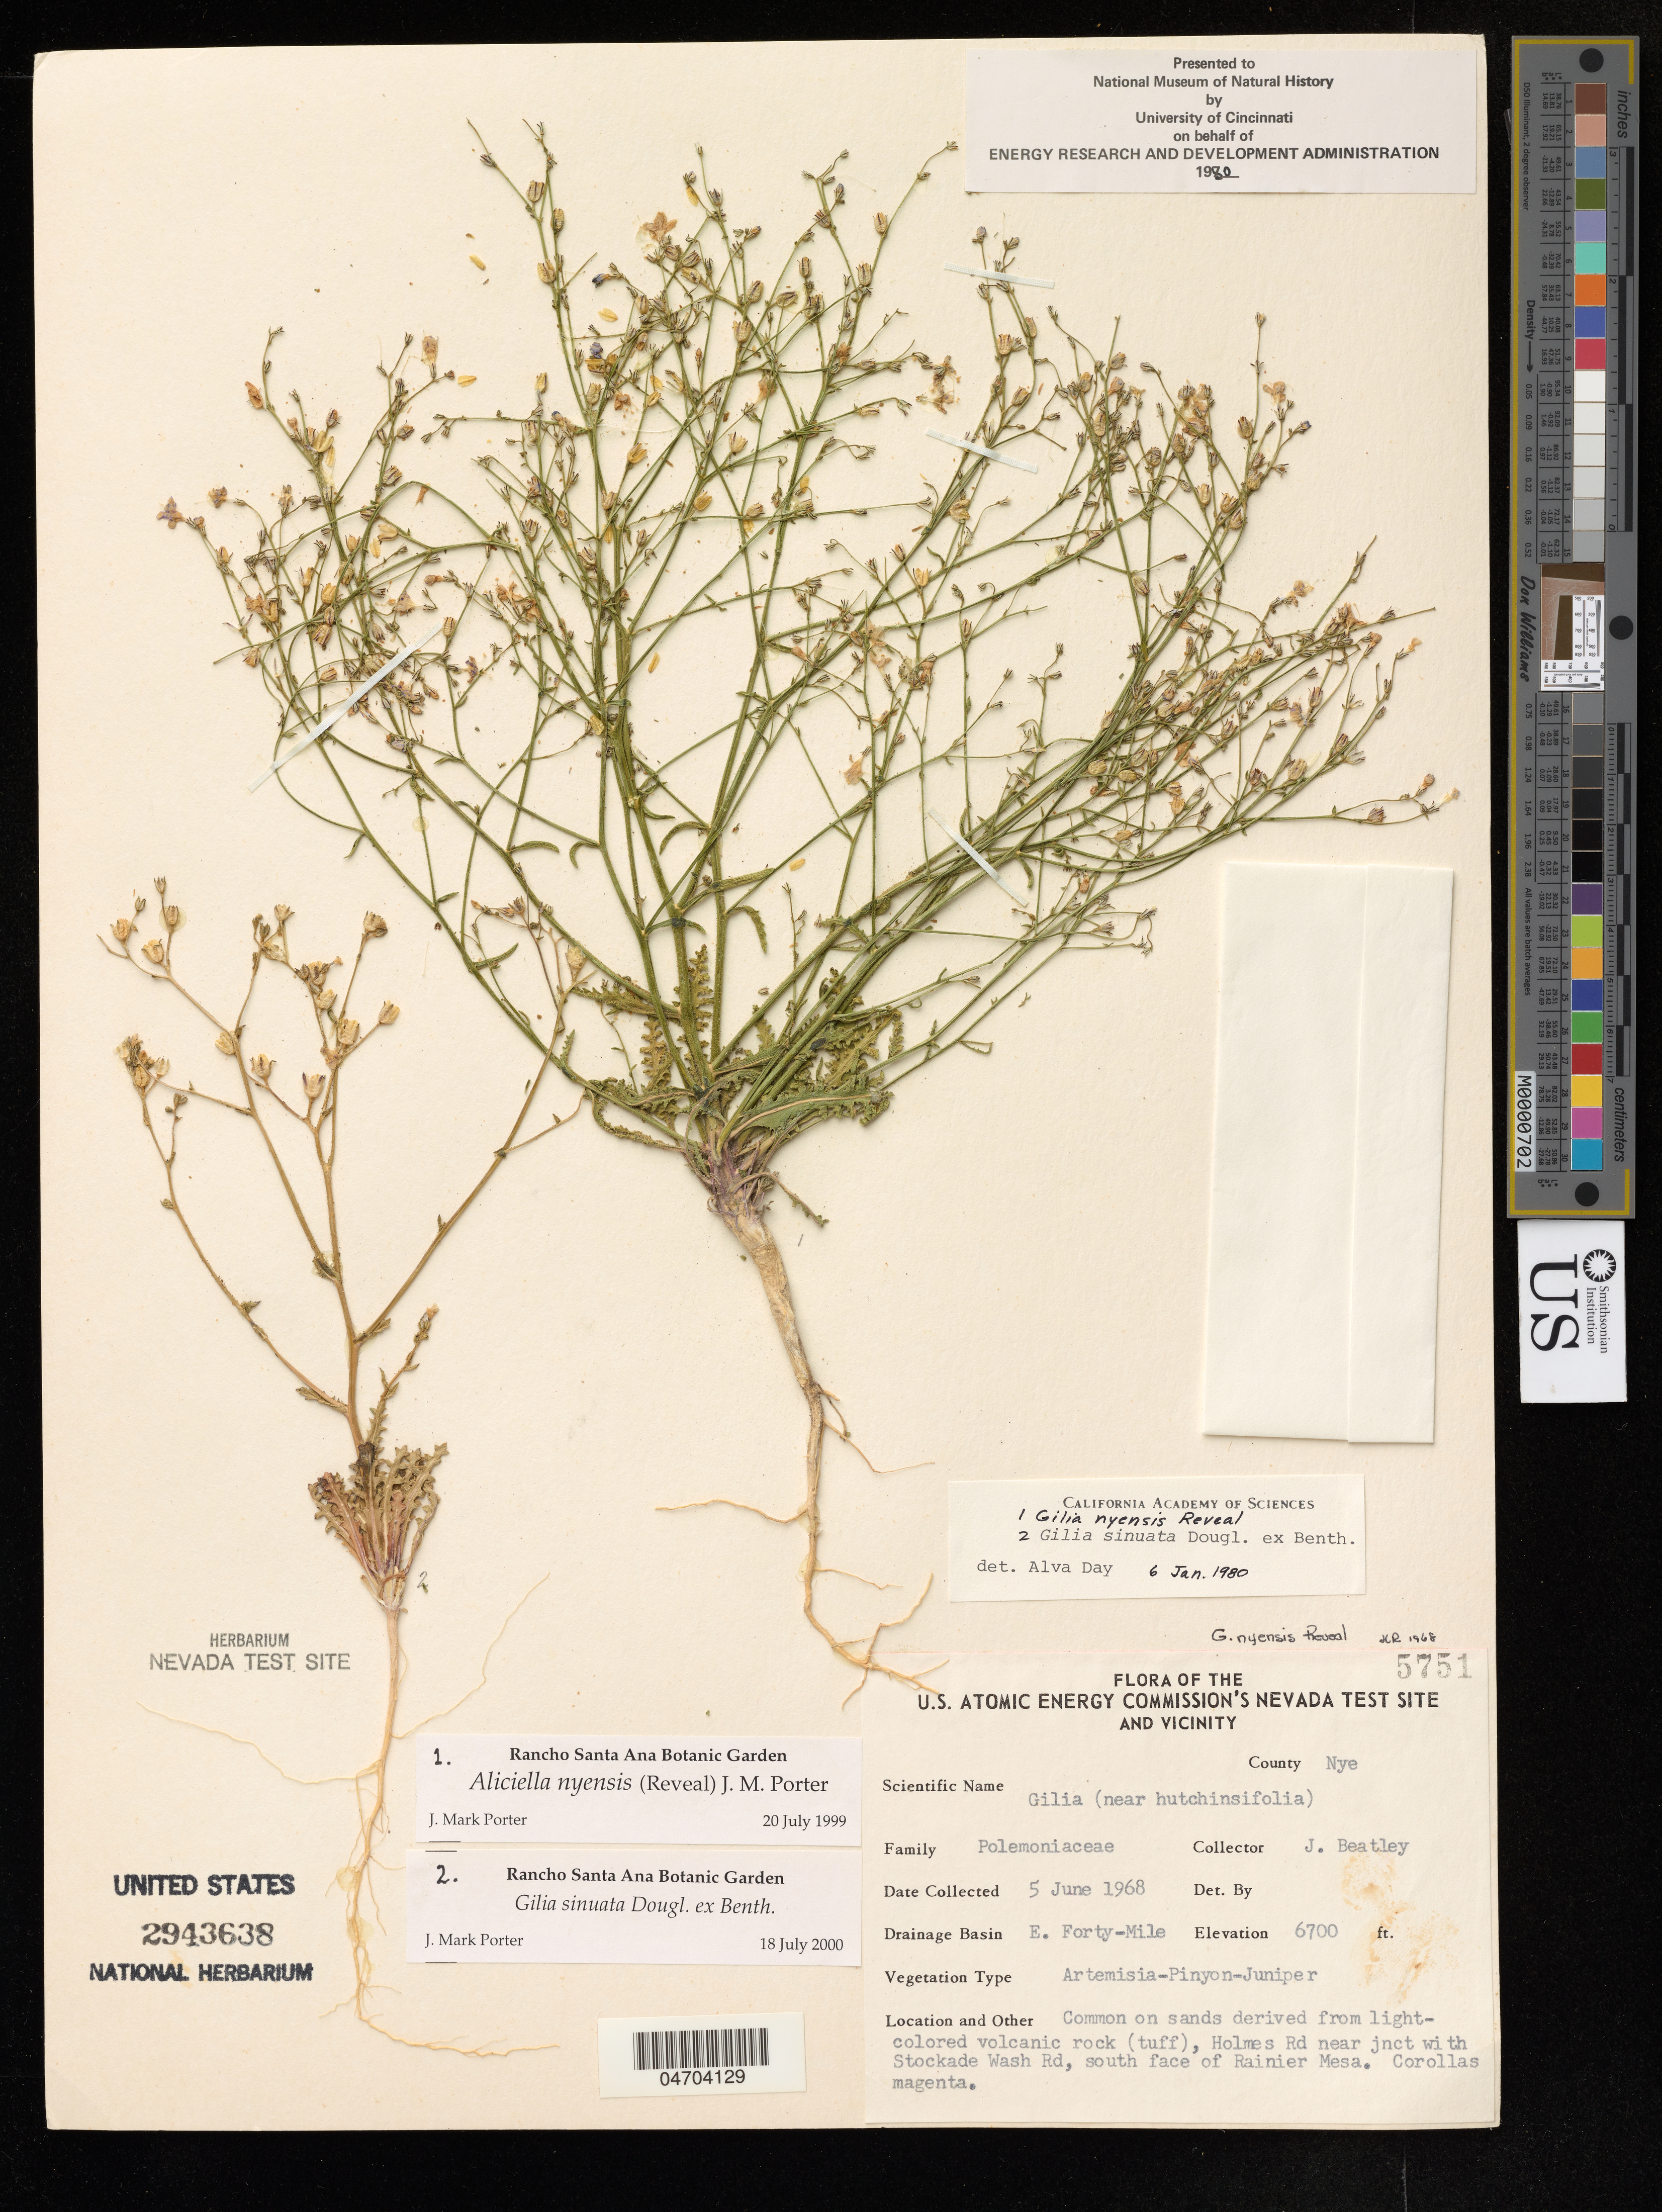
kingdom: Plantae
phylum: Tracheophyta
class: Magnoliopsida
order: Ericales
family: Polemoniaceae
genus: Gilia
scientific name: Gilia sinuata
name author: Douglas ex Benth.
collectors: J. Beatley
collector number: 5751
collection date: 1968-06-05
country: United States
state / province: Nevada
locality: The U. S. Atomic Energy Commission's Nevada test site and Vicinity. County Nye. Drainage Basin E. Forty-Mile. Holmes Rd near jnct with Stockade Wash Rd, south face of Rainier Mesa. Corollas magenta.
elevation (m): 2042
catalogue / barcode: US 2943638